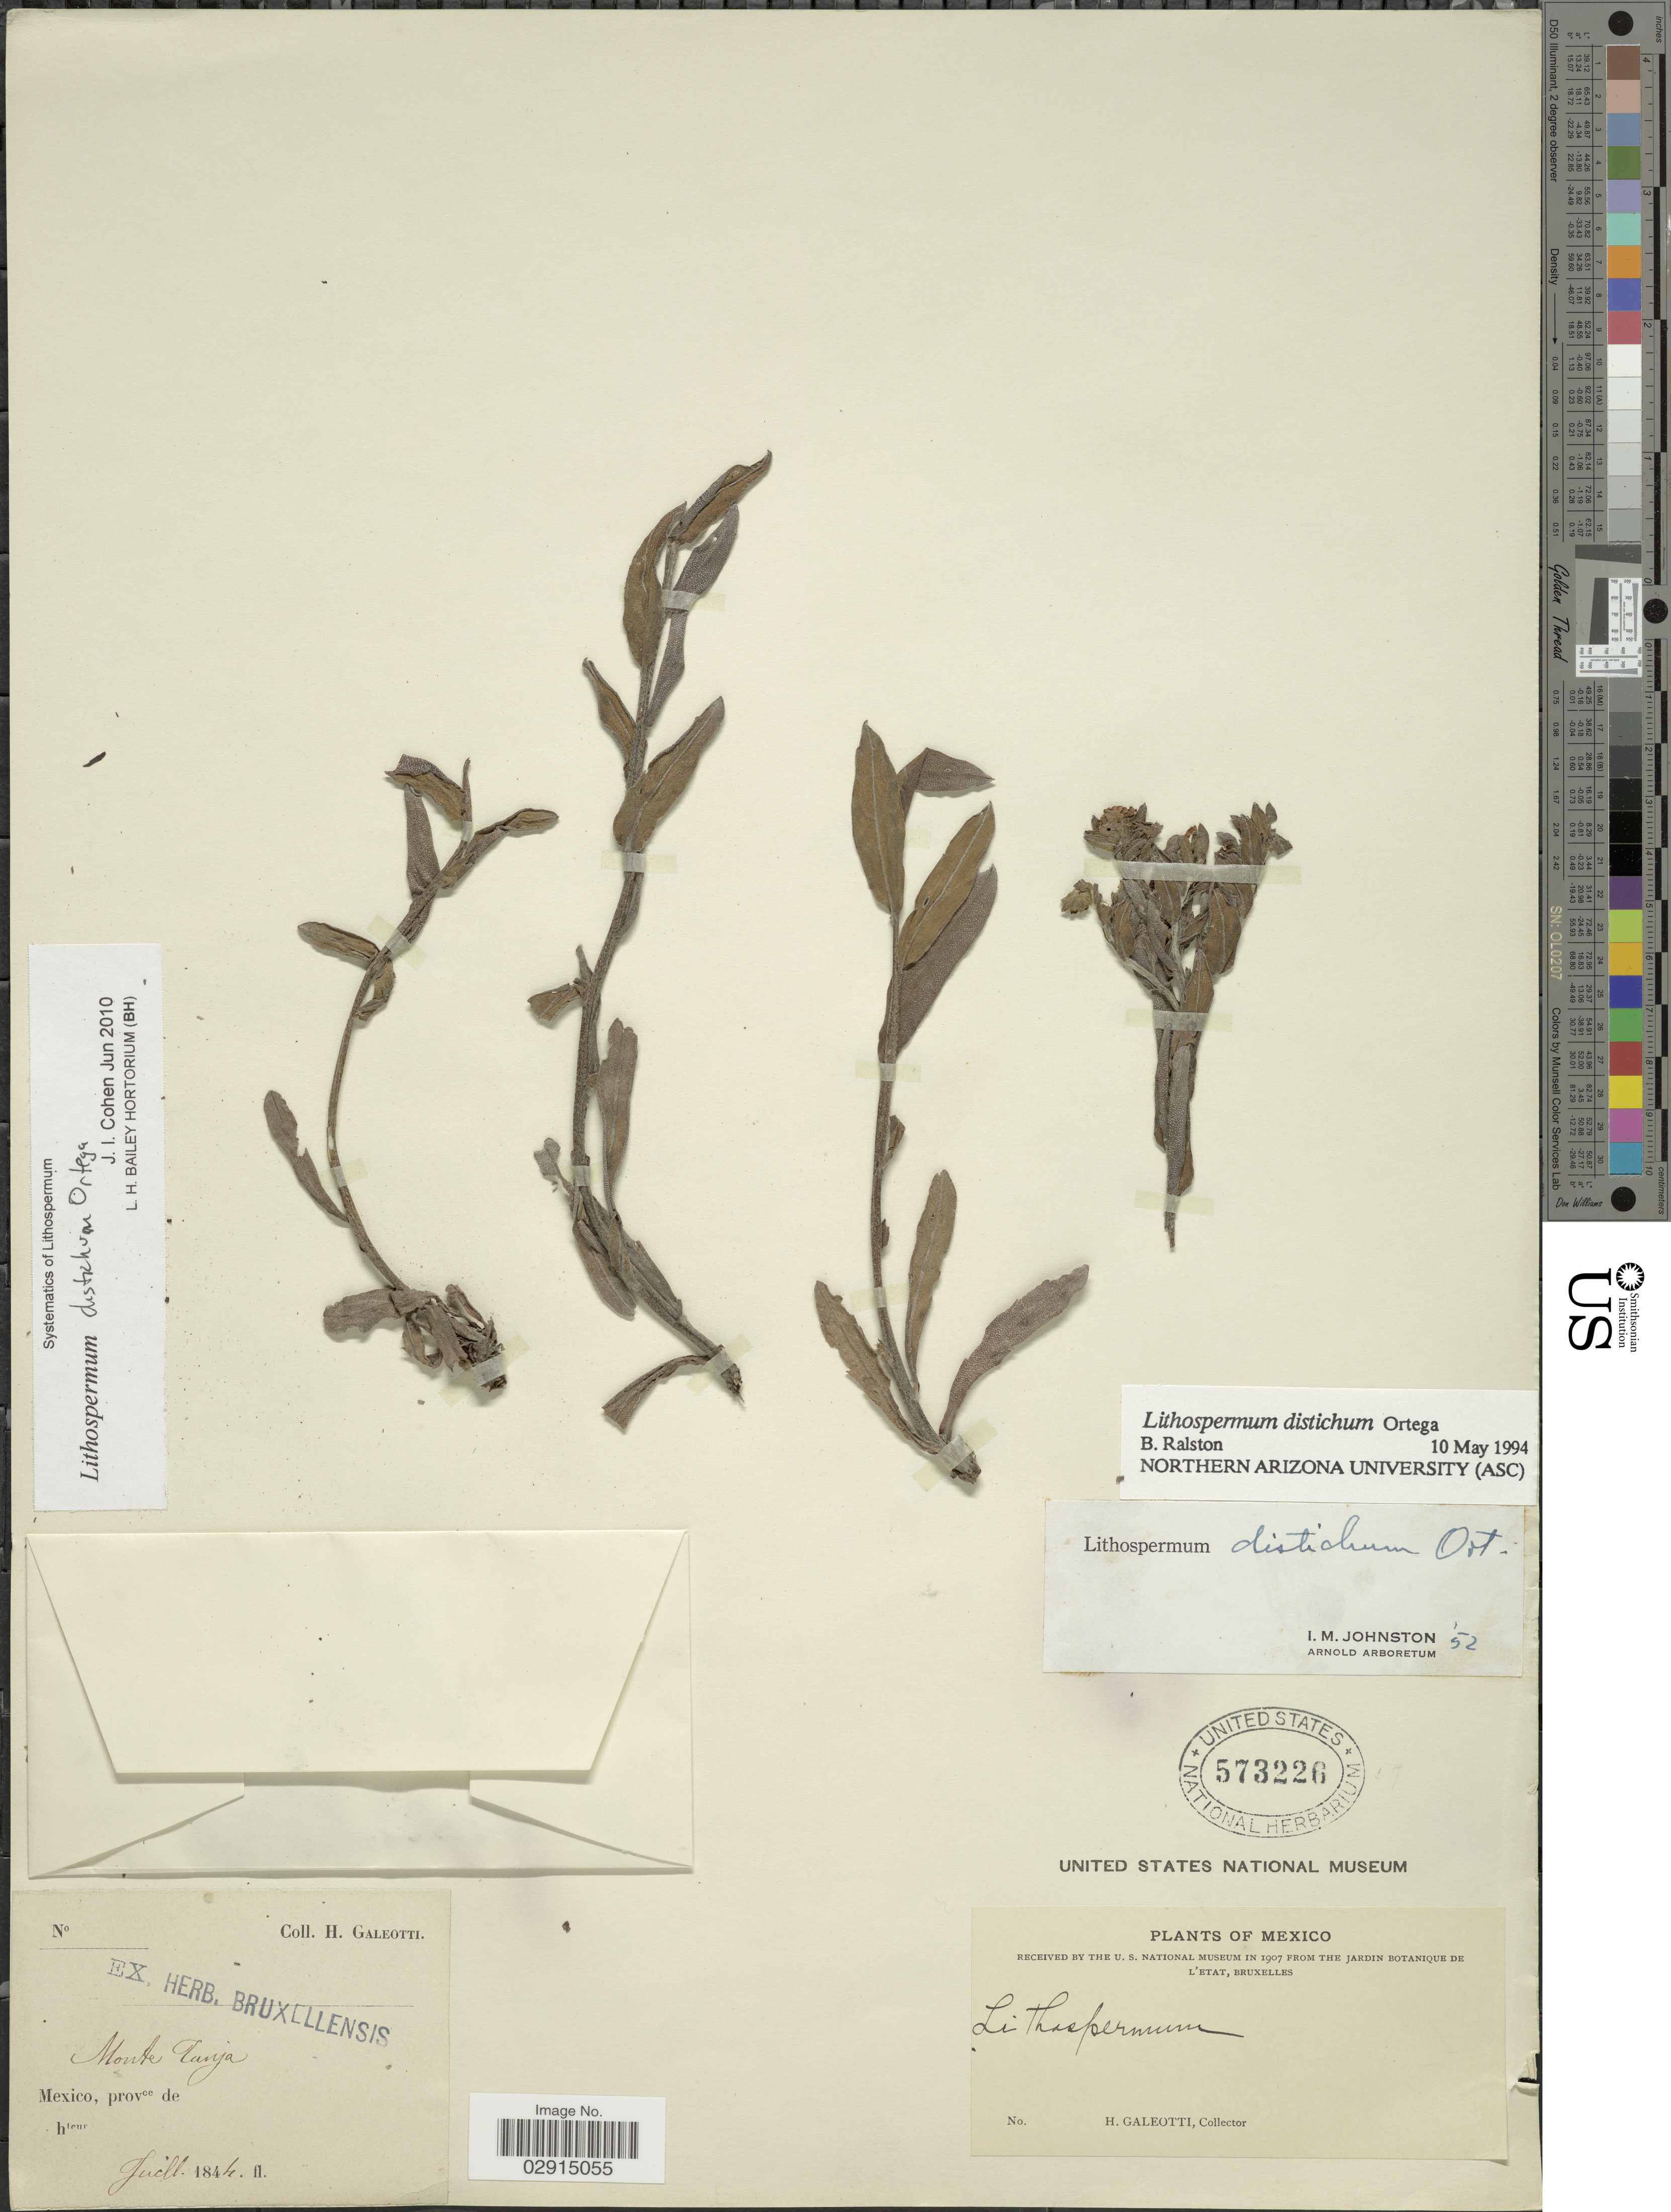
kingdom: Plantae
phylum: Tracheophyta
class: Magnoliopsida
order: Boraginales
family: Boraginaceae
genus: Lithospermum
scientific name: Lithospermum distichum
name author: Ortega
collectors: H. G. Galeotti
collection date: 1844-07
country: Mexico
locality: Monte Tanja. [interpreted]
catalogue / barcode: US 573226